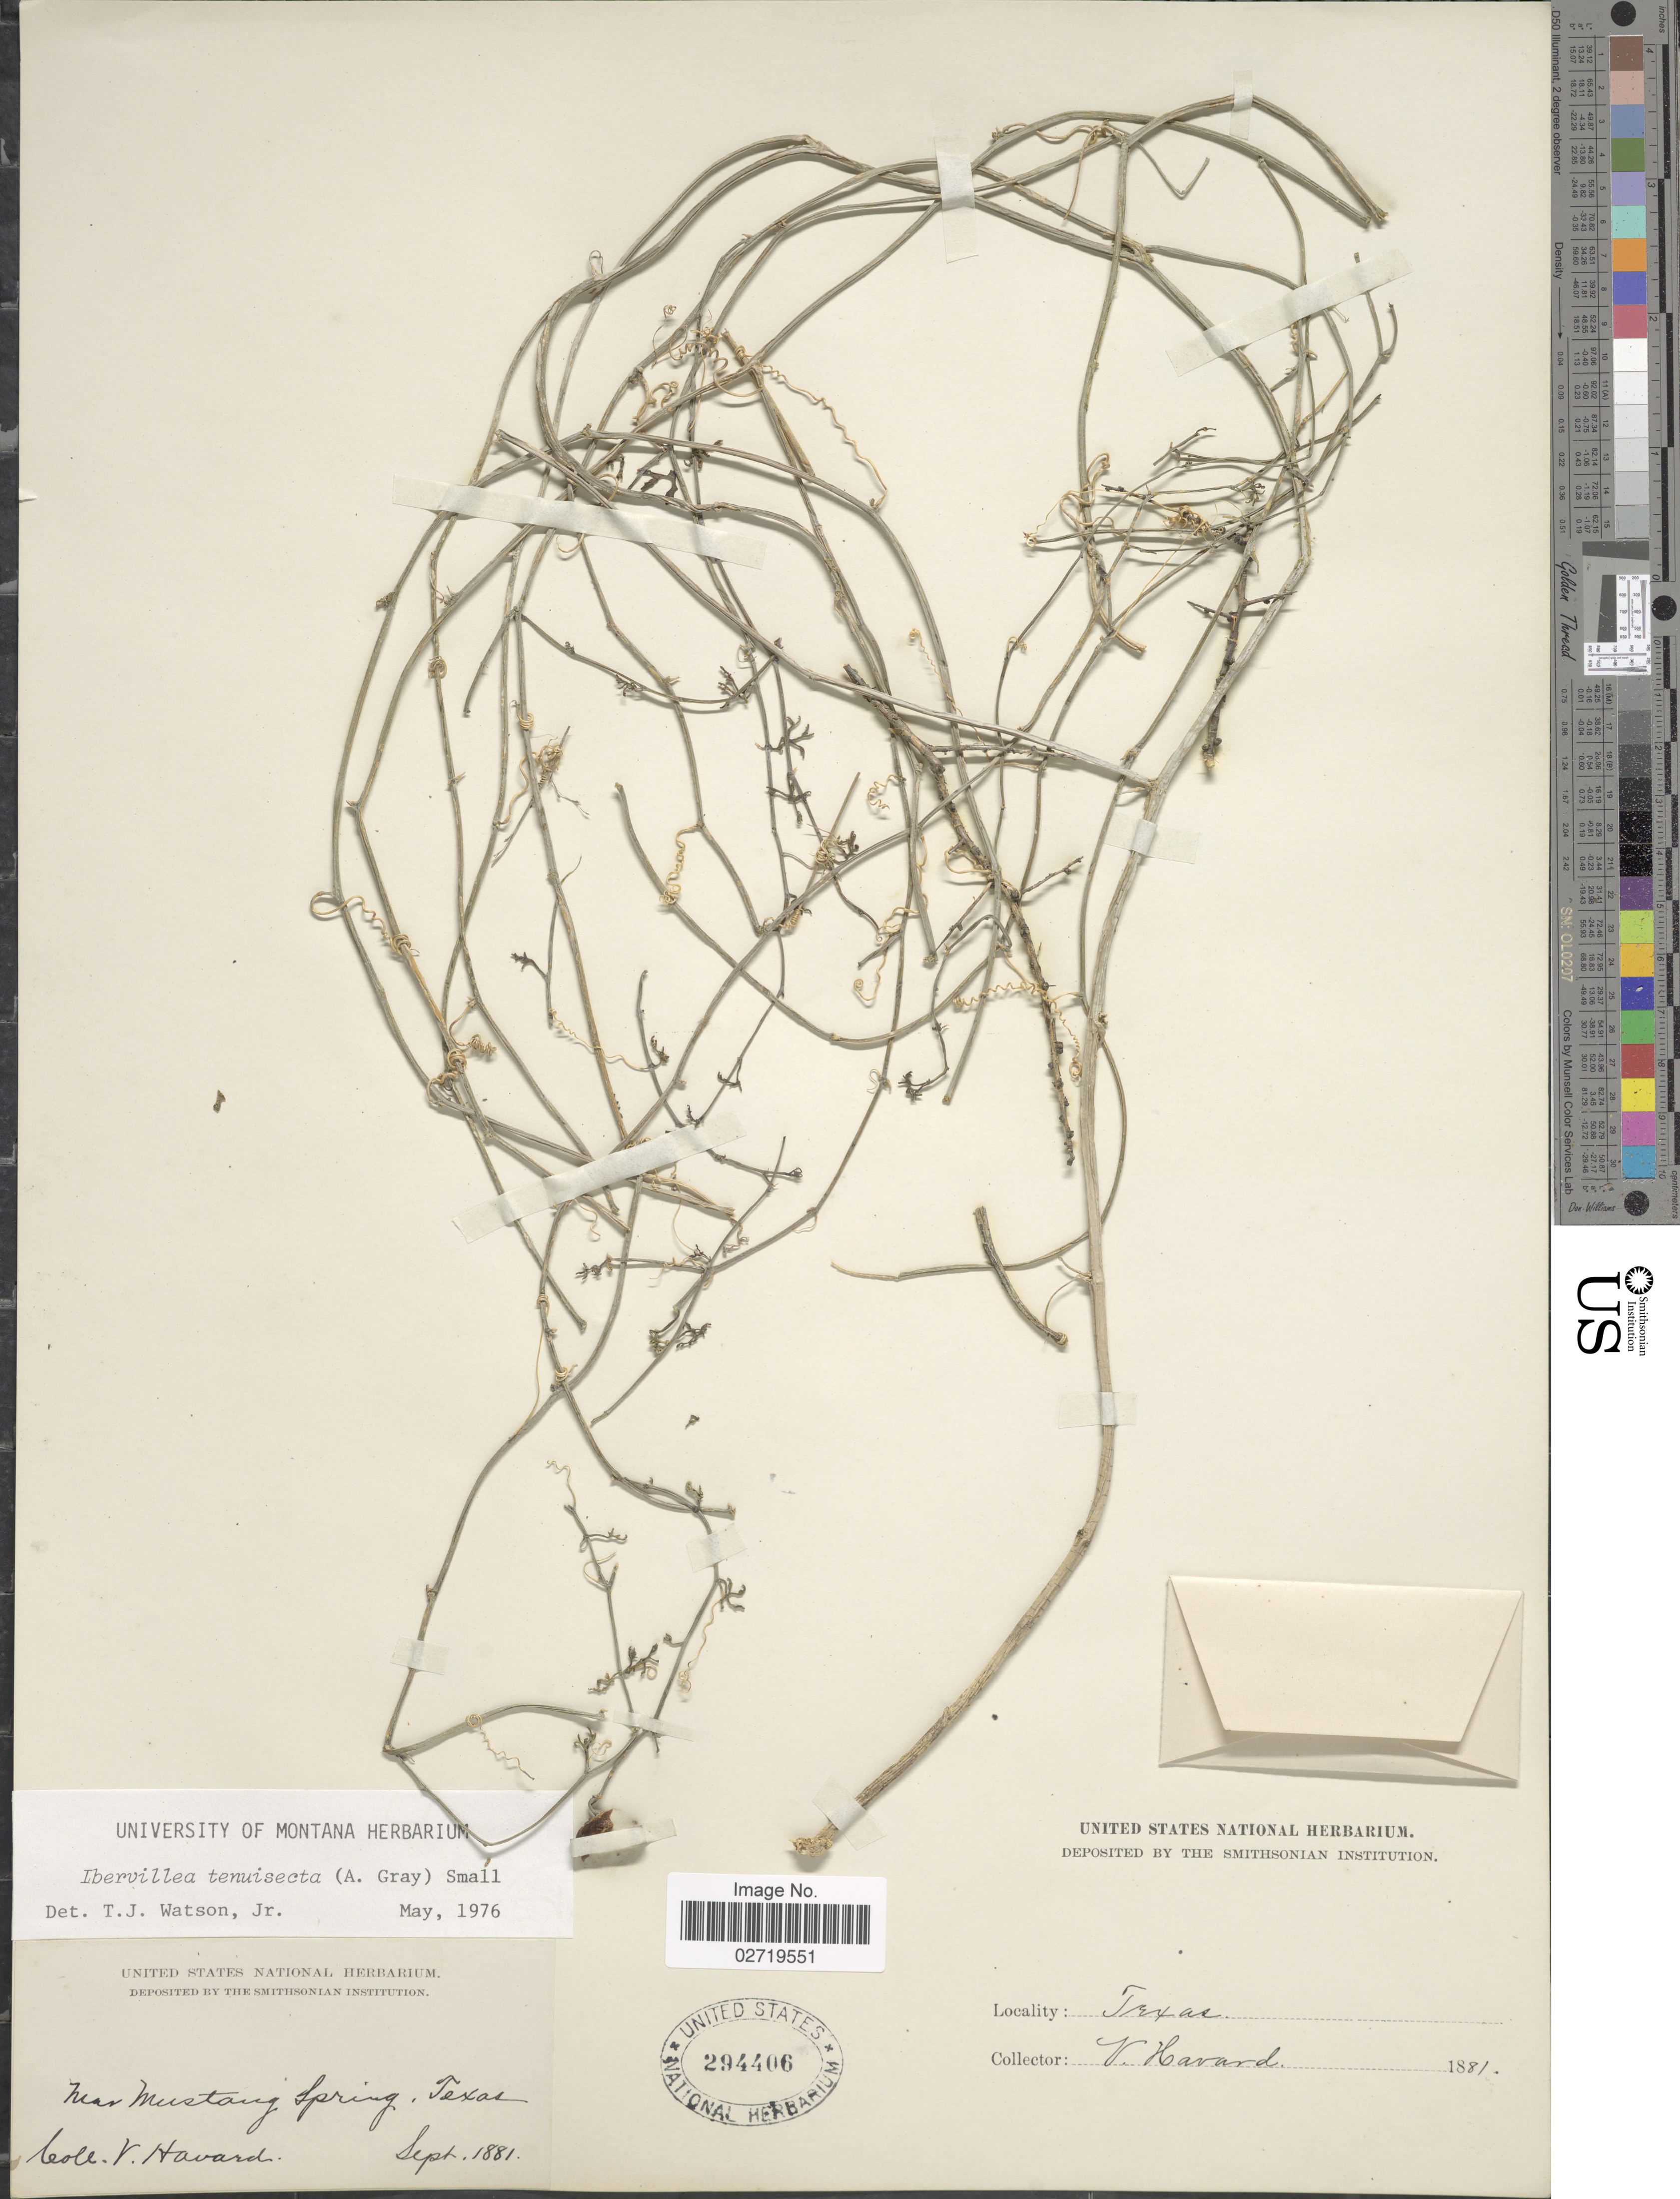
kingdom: Plantae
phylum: Tracheophyta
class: Magnoliopsida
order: Cucurbitales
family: Cucurbitaceae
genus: Ibervillea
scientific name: Ibervillea tenuisecta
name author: (A. Gray) Small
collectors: V. Havard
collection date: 1881-09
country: United States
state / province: Texas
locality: Near Mustang Spring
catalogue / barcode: US 294406